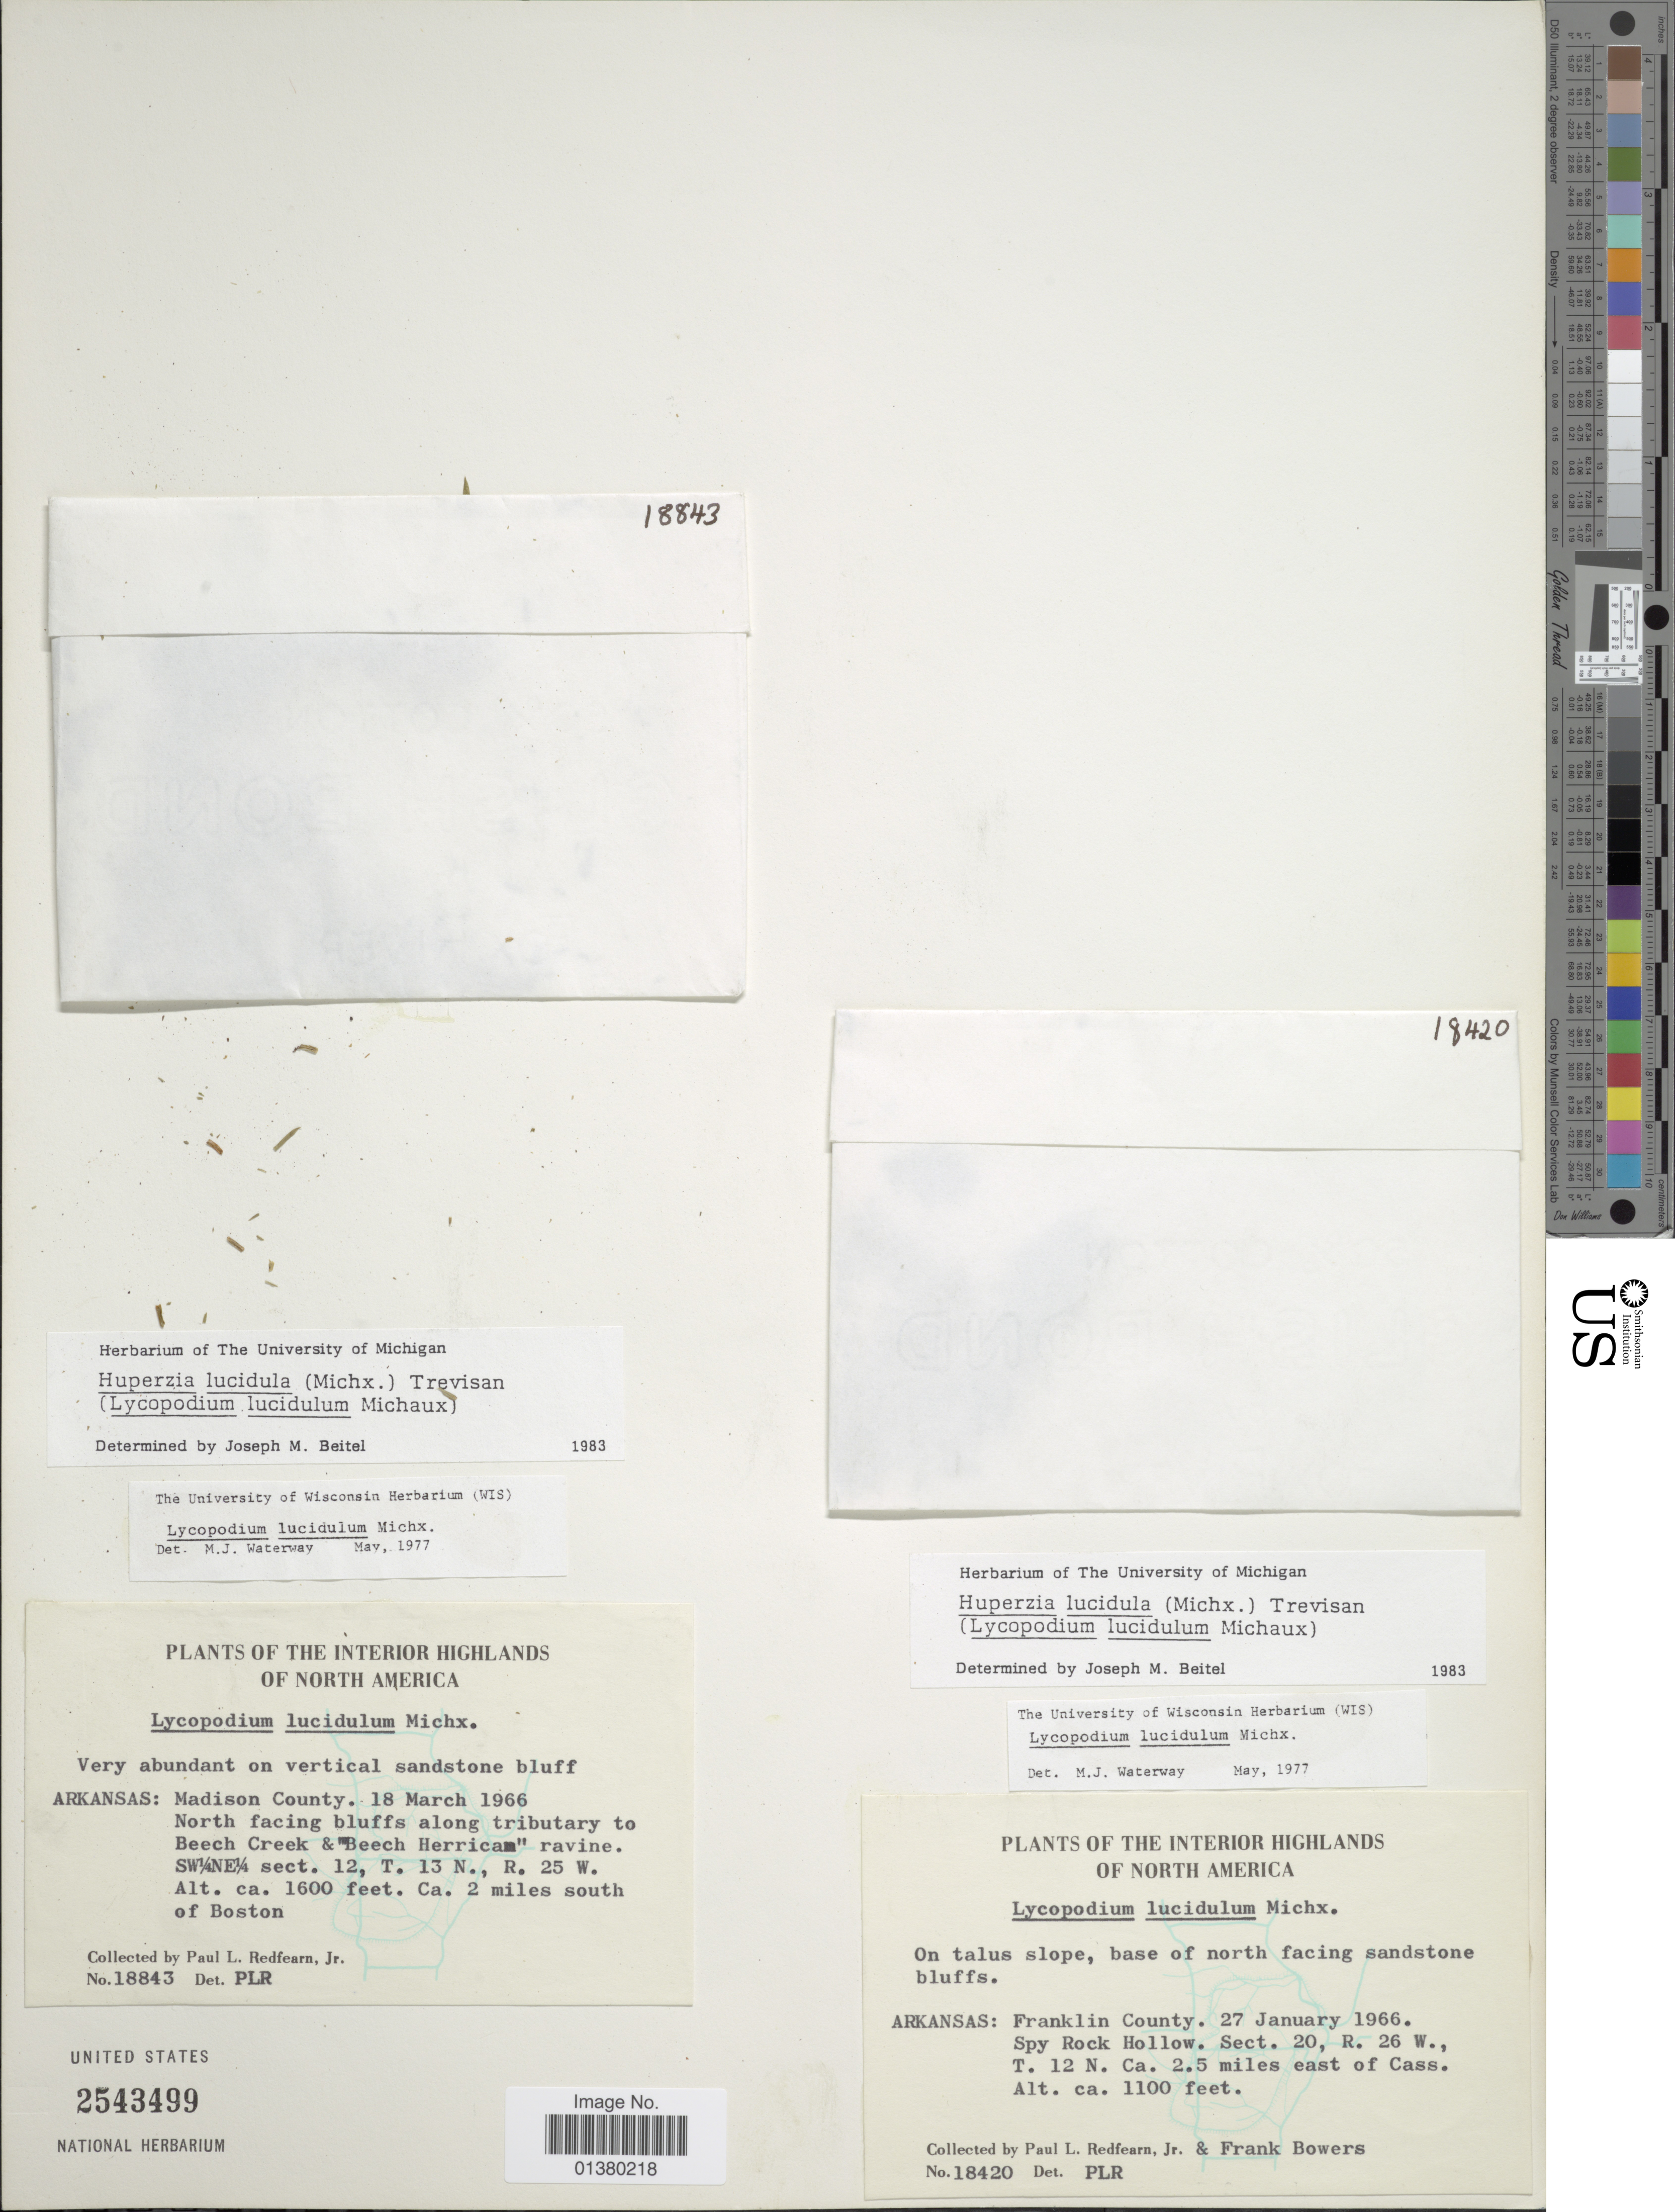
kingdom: Plantae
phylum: Tracheophyta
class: Lycopodiopsida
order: Lycopodiales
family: Lycopodiaceae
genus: Huperzia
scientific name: Huperzia lucidula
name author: (Michx.) Trevis.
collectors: P. L. Redfearn Jr. & F. Bowers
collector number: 18843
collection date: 1966-01-27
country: United States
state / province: Arkansas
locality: The Interior Highlands of North America, Franklin County, Spy Rock Hollow Sect. 20, R. 26 W., T. 12 N. Ca 2.5 miles east of Cass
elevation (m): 335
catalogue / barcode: US 25435499